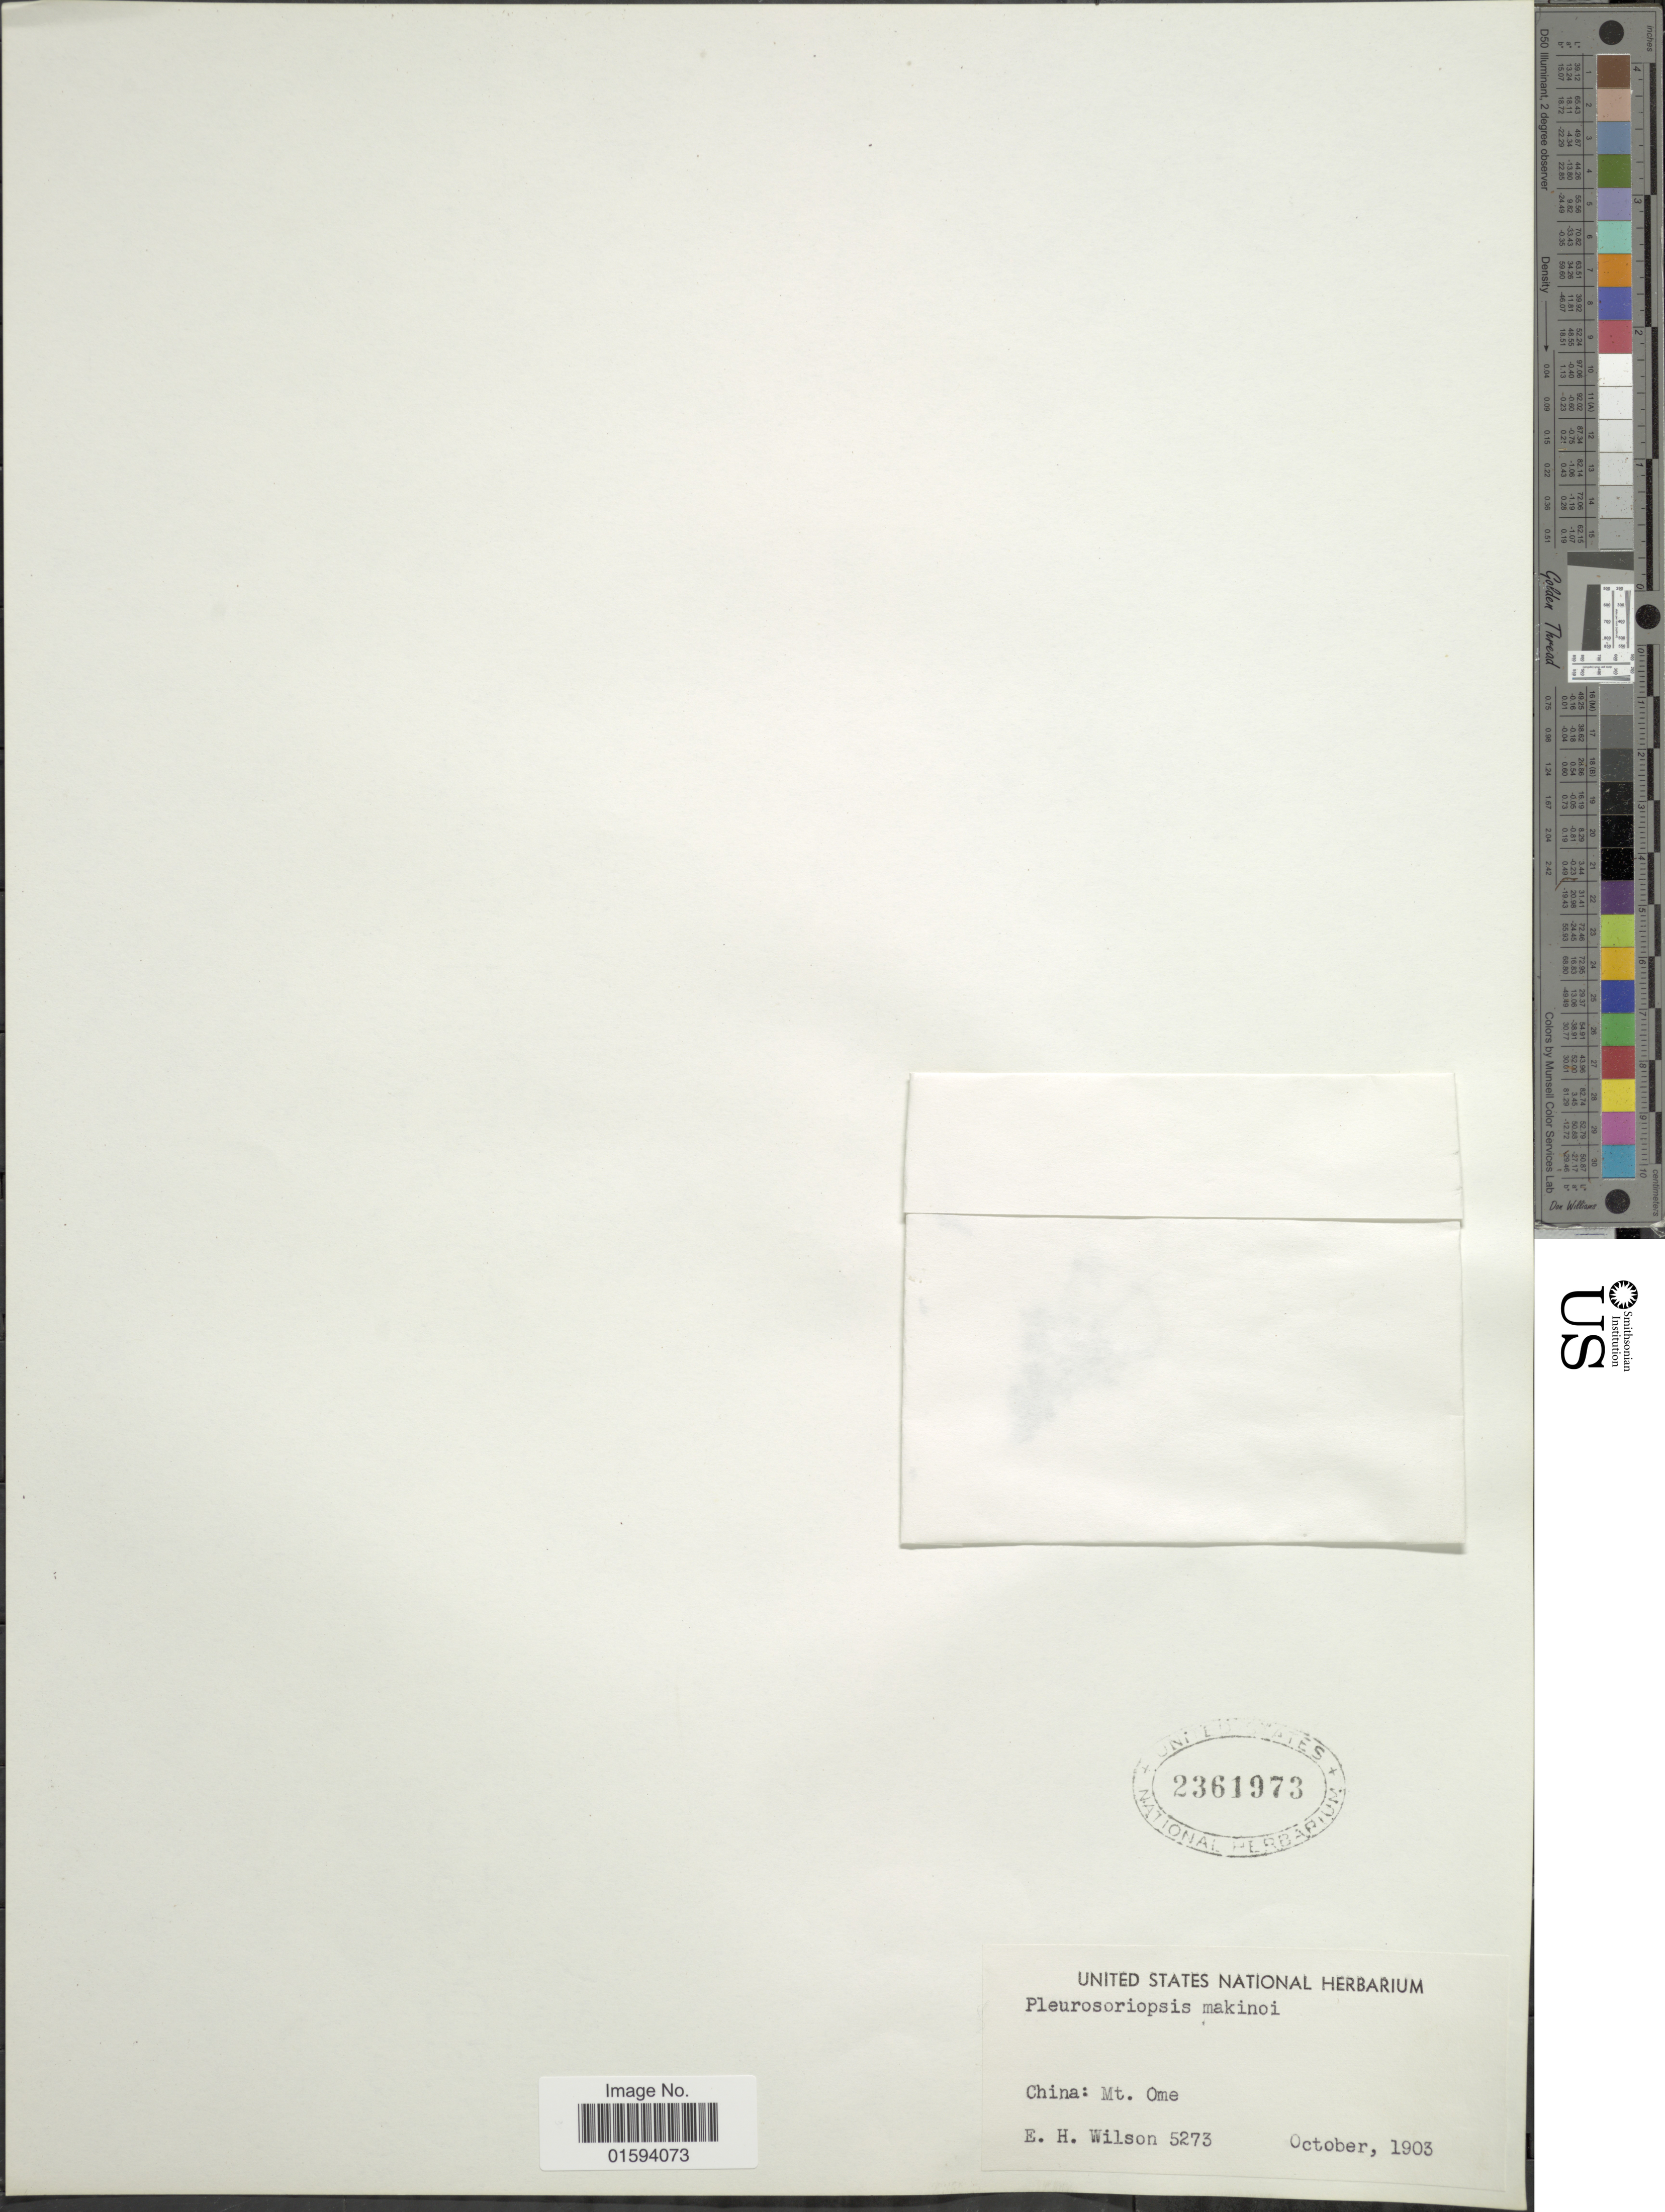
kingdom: Plantae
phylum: Tracheophyta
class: Polypodiopsida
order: Polypodiales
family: Polypodiaceae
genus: Pleurosoriopsis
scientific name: Pleurosoriopsis makinoi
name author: (Maxim.) Fomin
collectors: E. Wilson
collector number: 5273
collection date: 1903-10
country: China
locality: Mt. Ome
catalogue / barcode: US 2361973